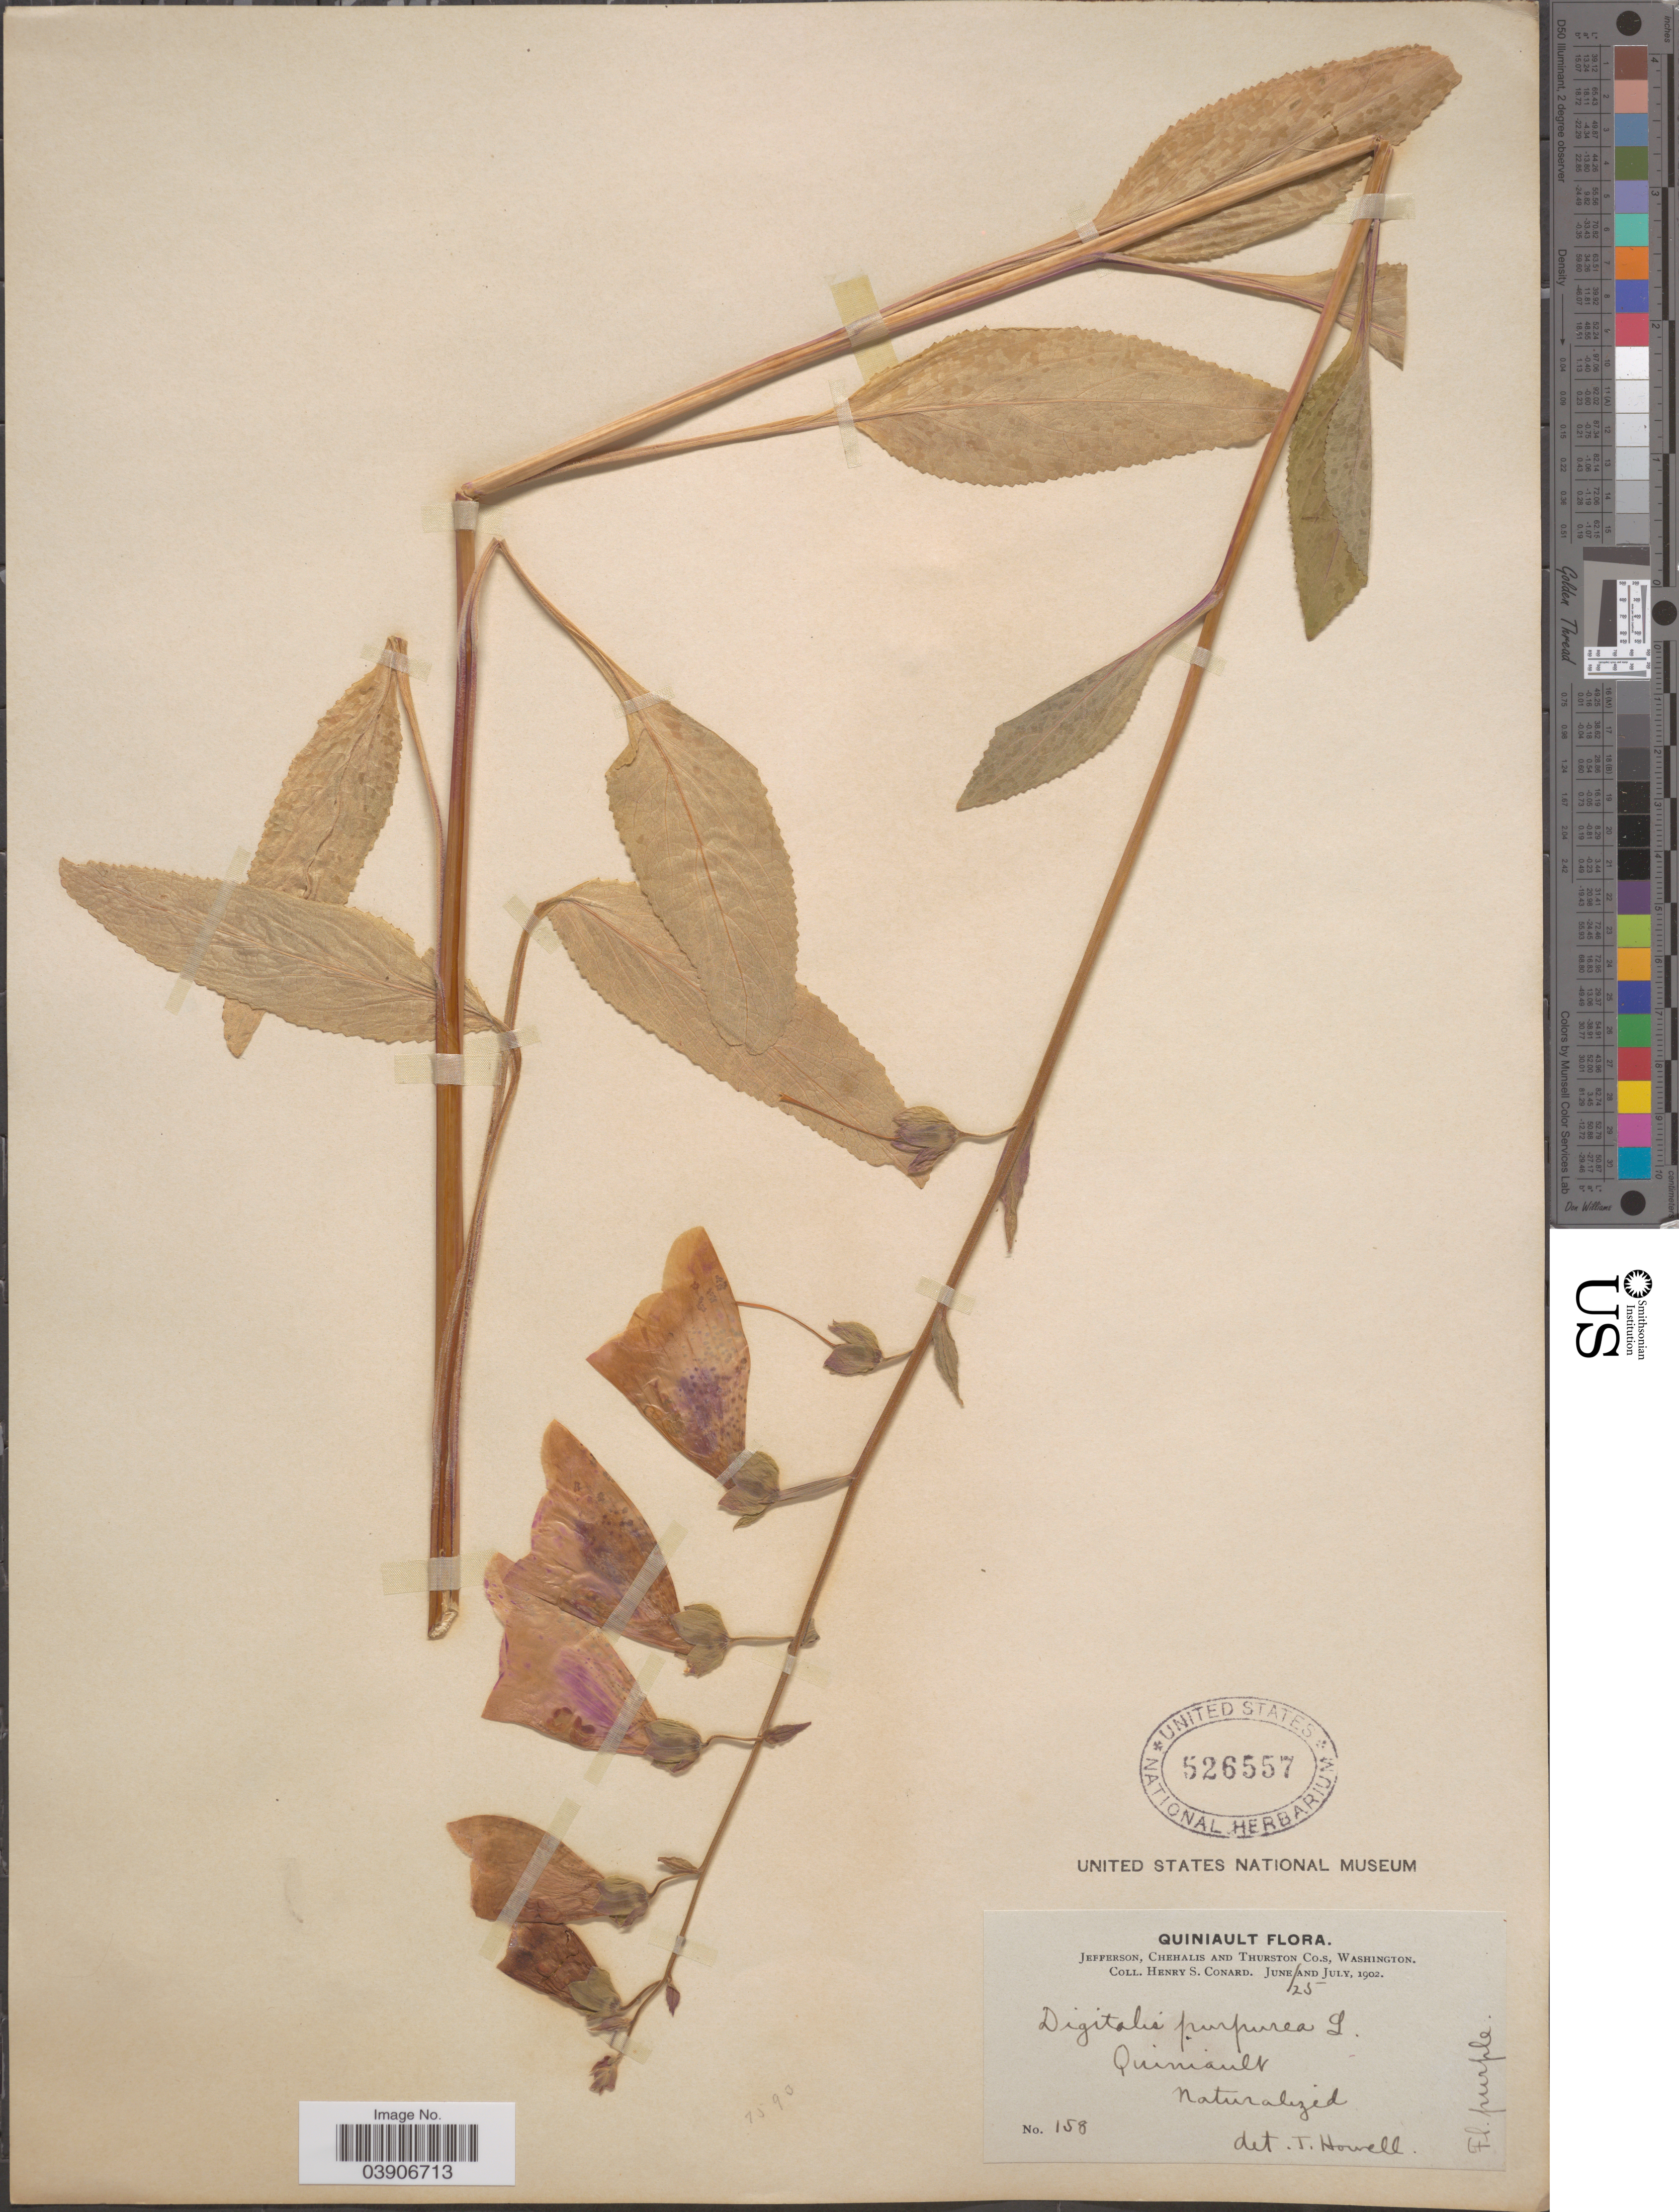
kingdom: Plantae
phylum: Tracheophyta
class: Magnoliopsida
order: Lamiales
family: Plantaginaceae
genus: Digitalis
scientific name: Digitalis purpurea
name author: L.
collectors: H. S. Conard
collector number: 158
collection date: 1902-06-25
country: United States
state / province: Washington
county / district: Thurston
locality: Quiniault. Jefferson, Chehalis and Thurston Co.s. Quiniault. Naturalized.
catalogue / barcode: US 526557